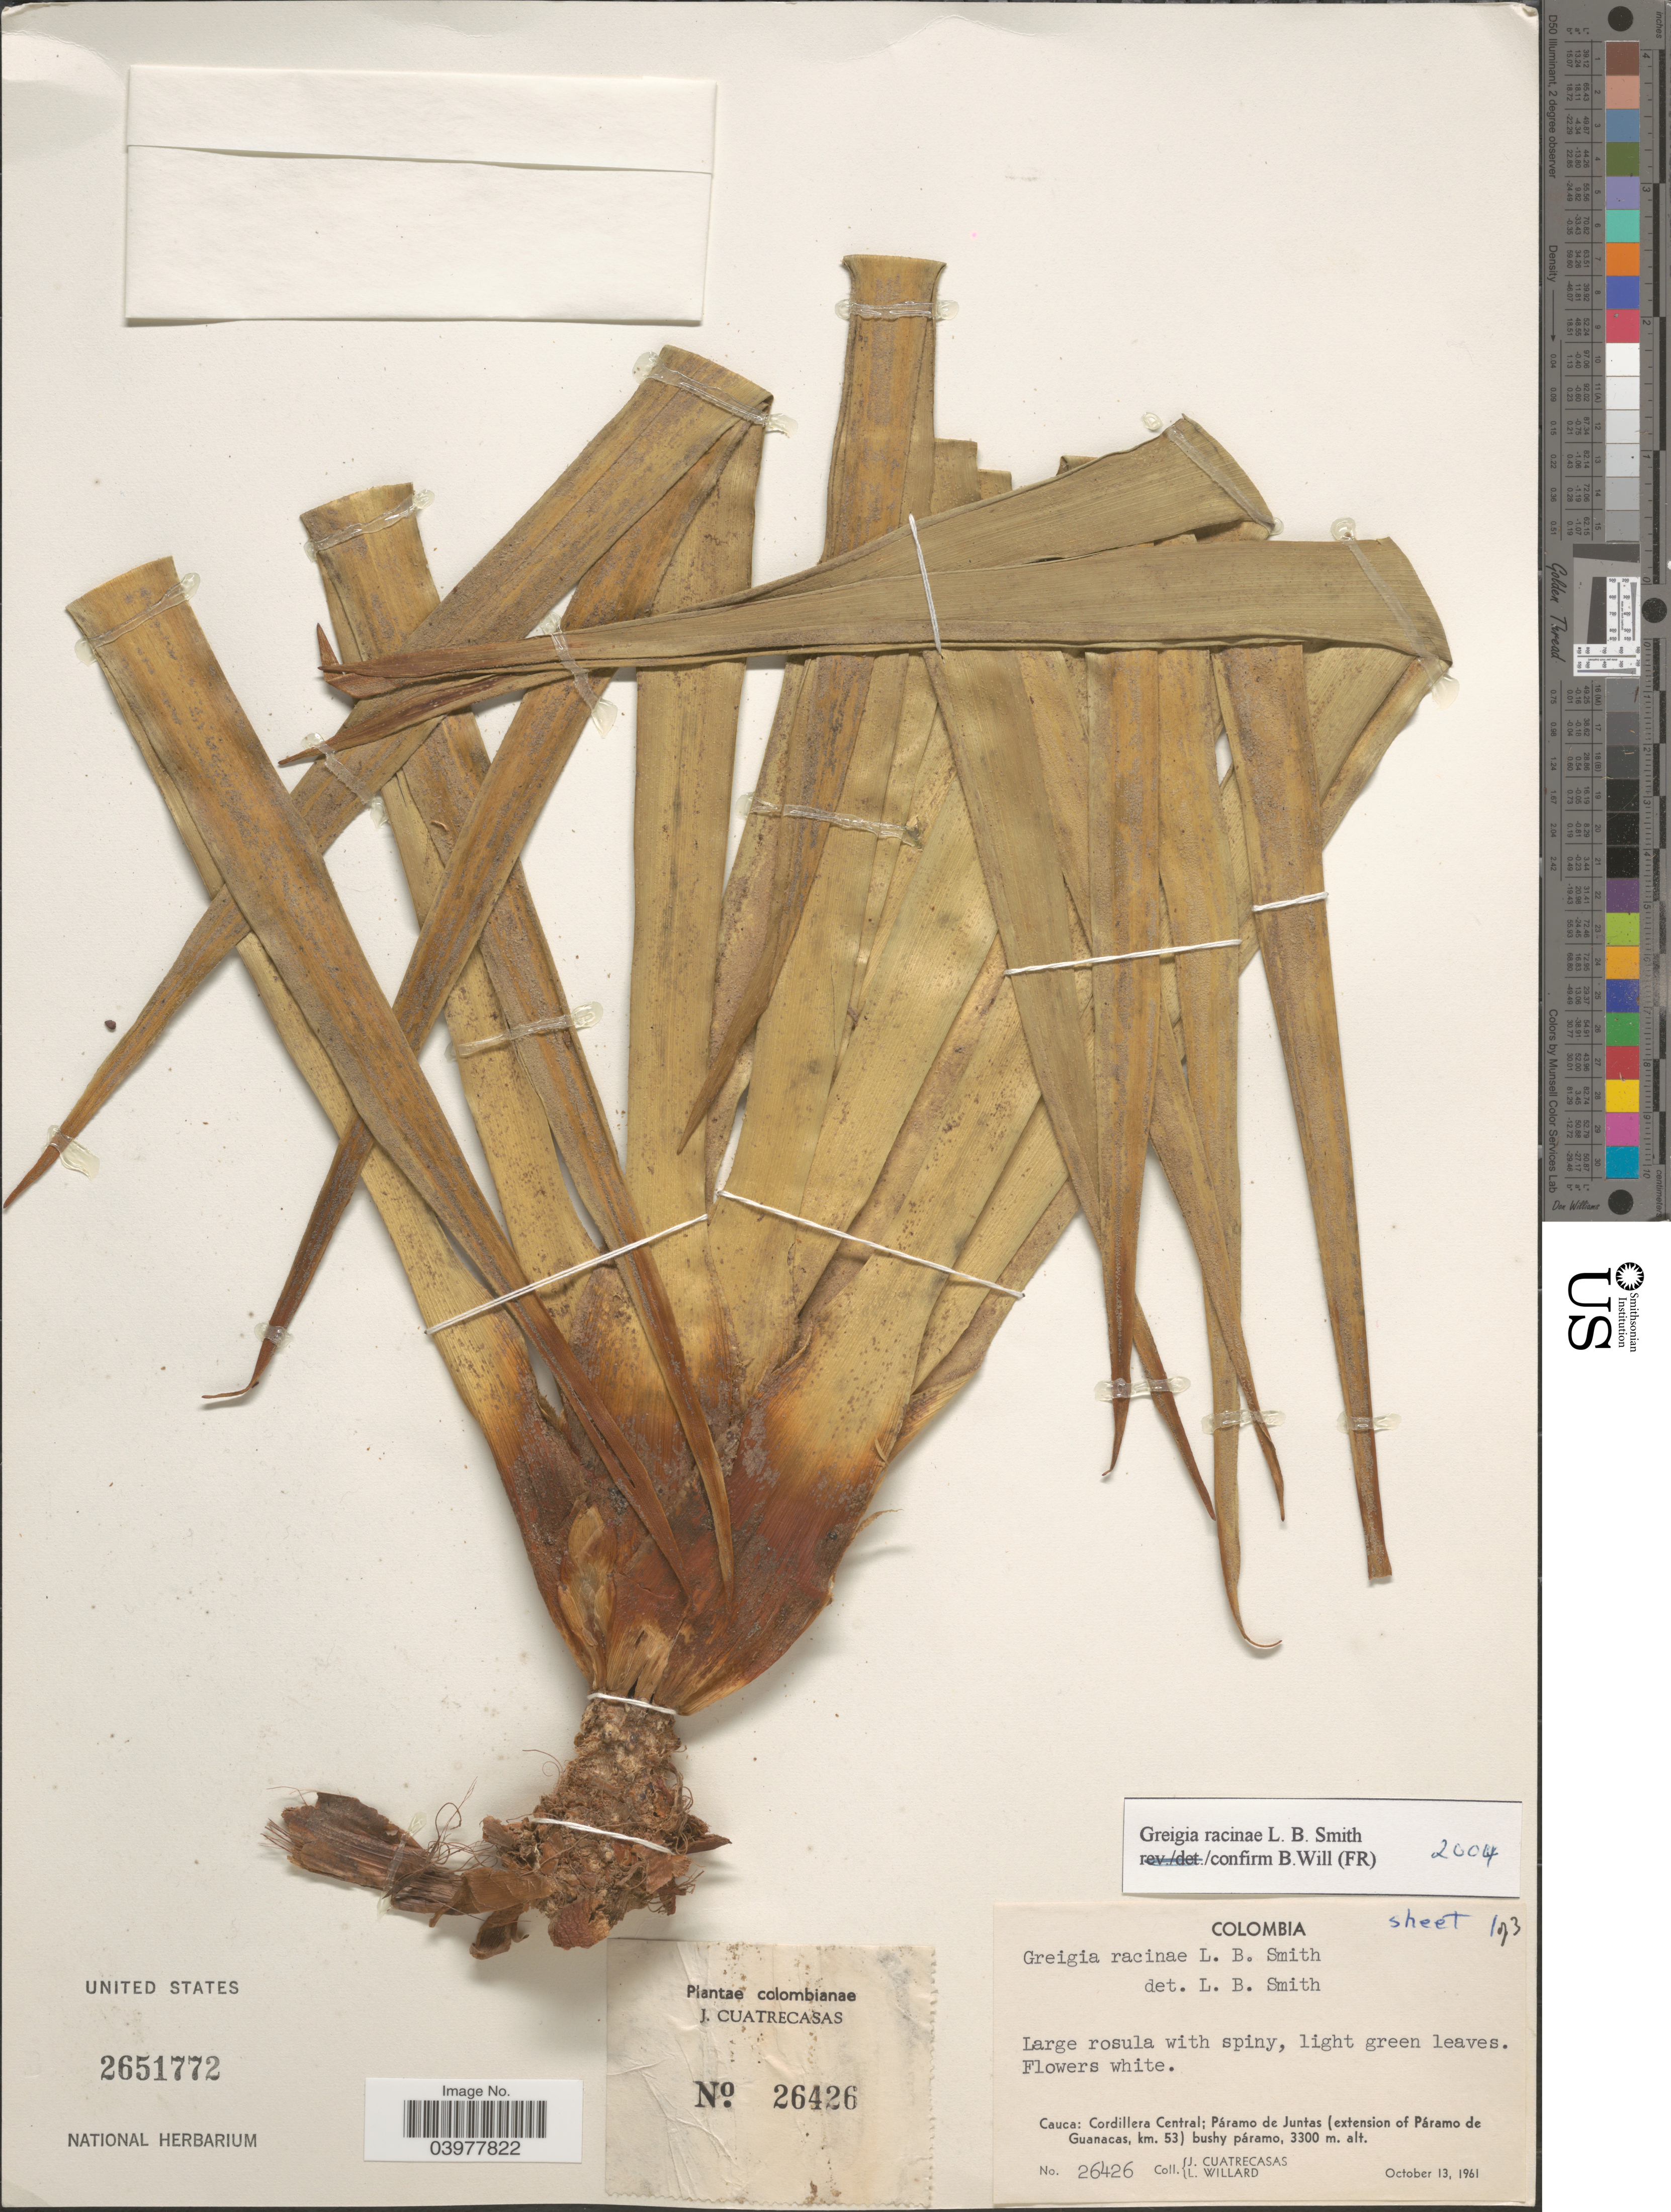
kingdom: Plantae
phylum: Tracheophyta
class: Liliopsida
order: Poales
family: Bromeliaceae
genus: Greigia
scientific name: Greigia racinae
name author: L.B. Sm.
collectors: J. Cuatrecasas & L. Willard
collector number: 26426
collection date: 1961-10-13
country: Colombia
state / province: Cauca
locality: Cordillera Central; Páramo de Juntas (extension of Páramo de Guanacas, km. 53) bushy páramo.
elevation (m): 3300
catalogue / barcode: US 2651772